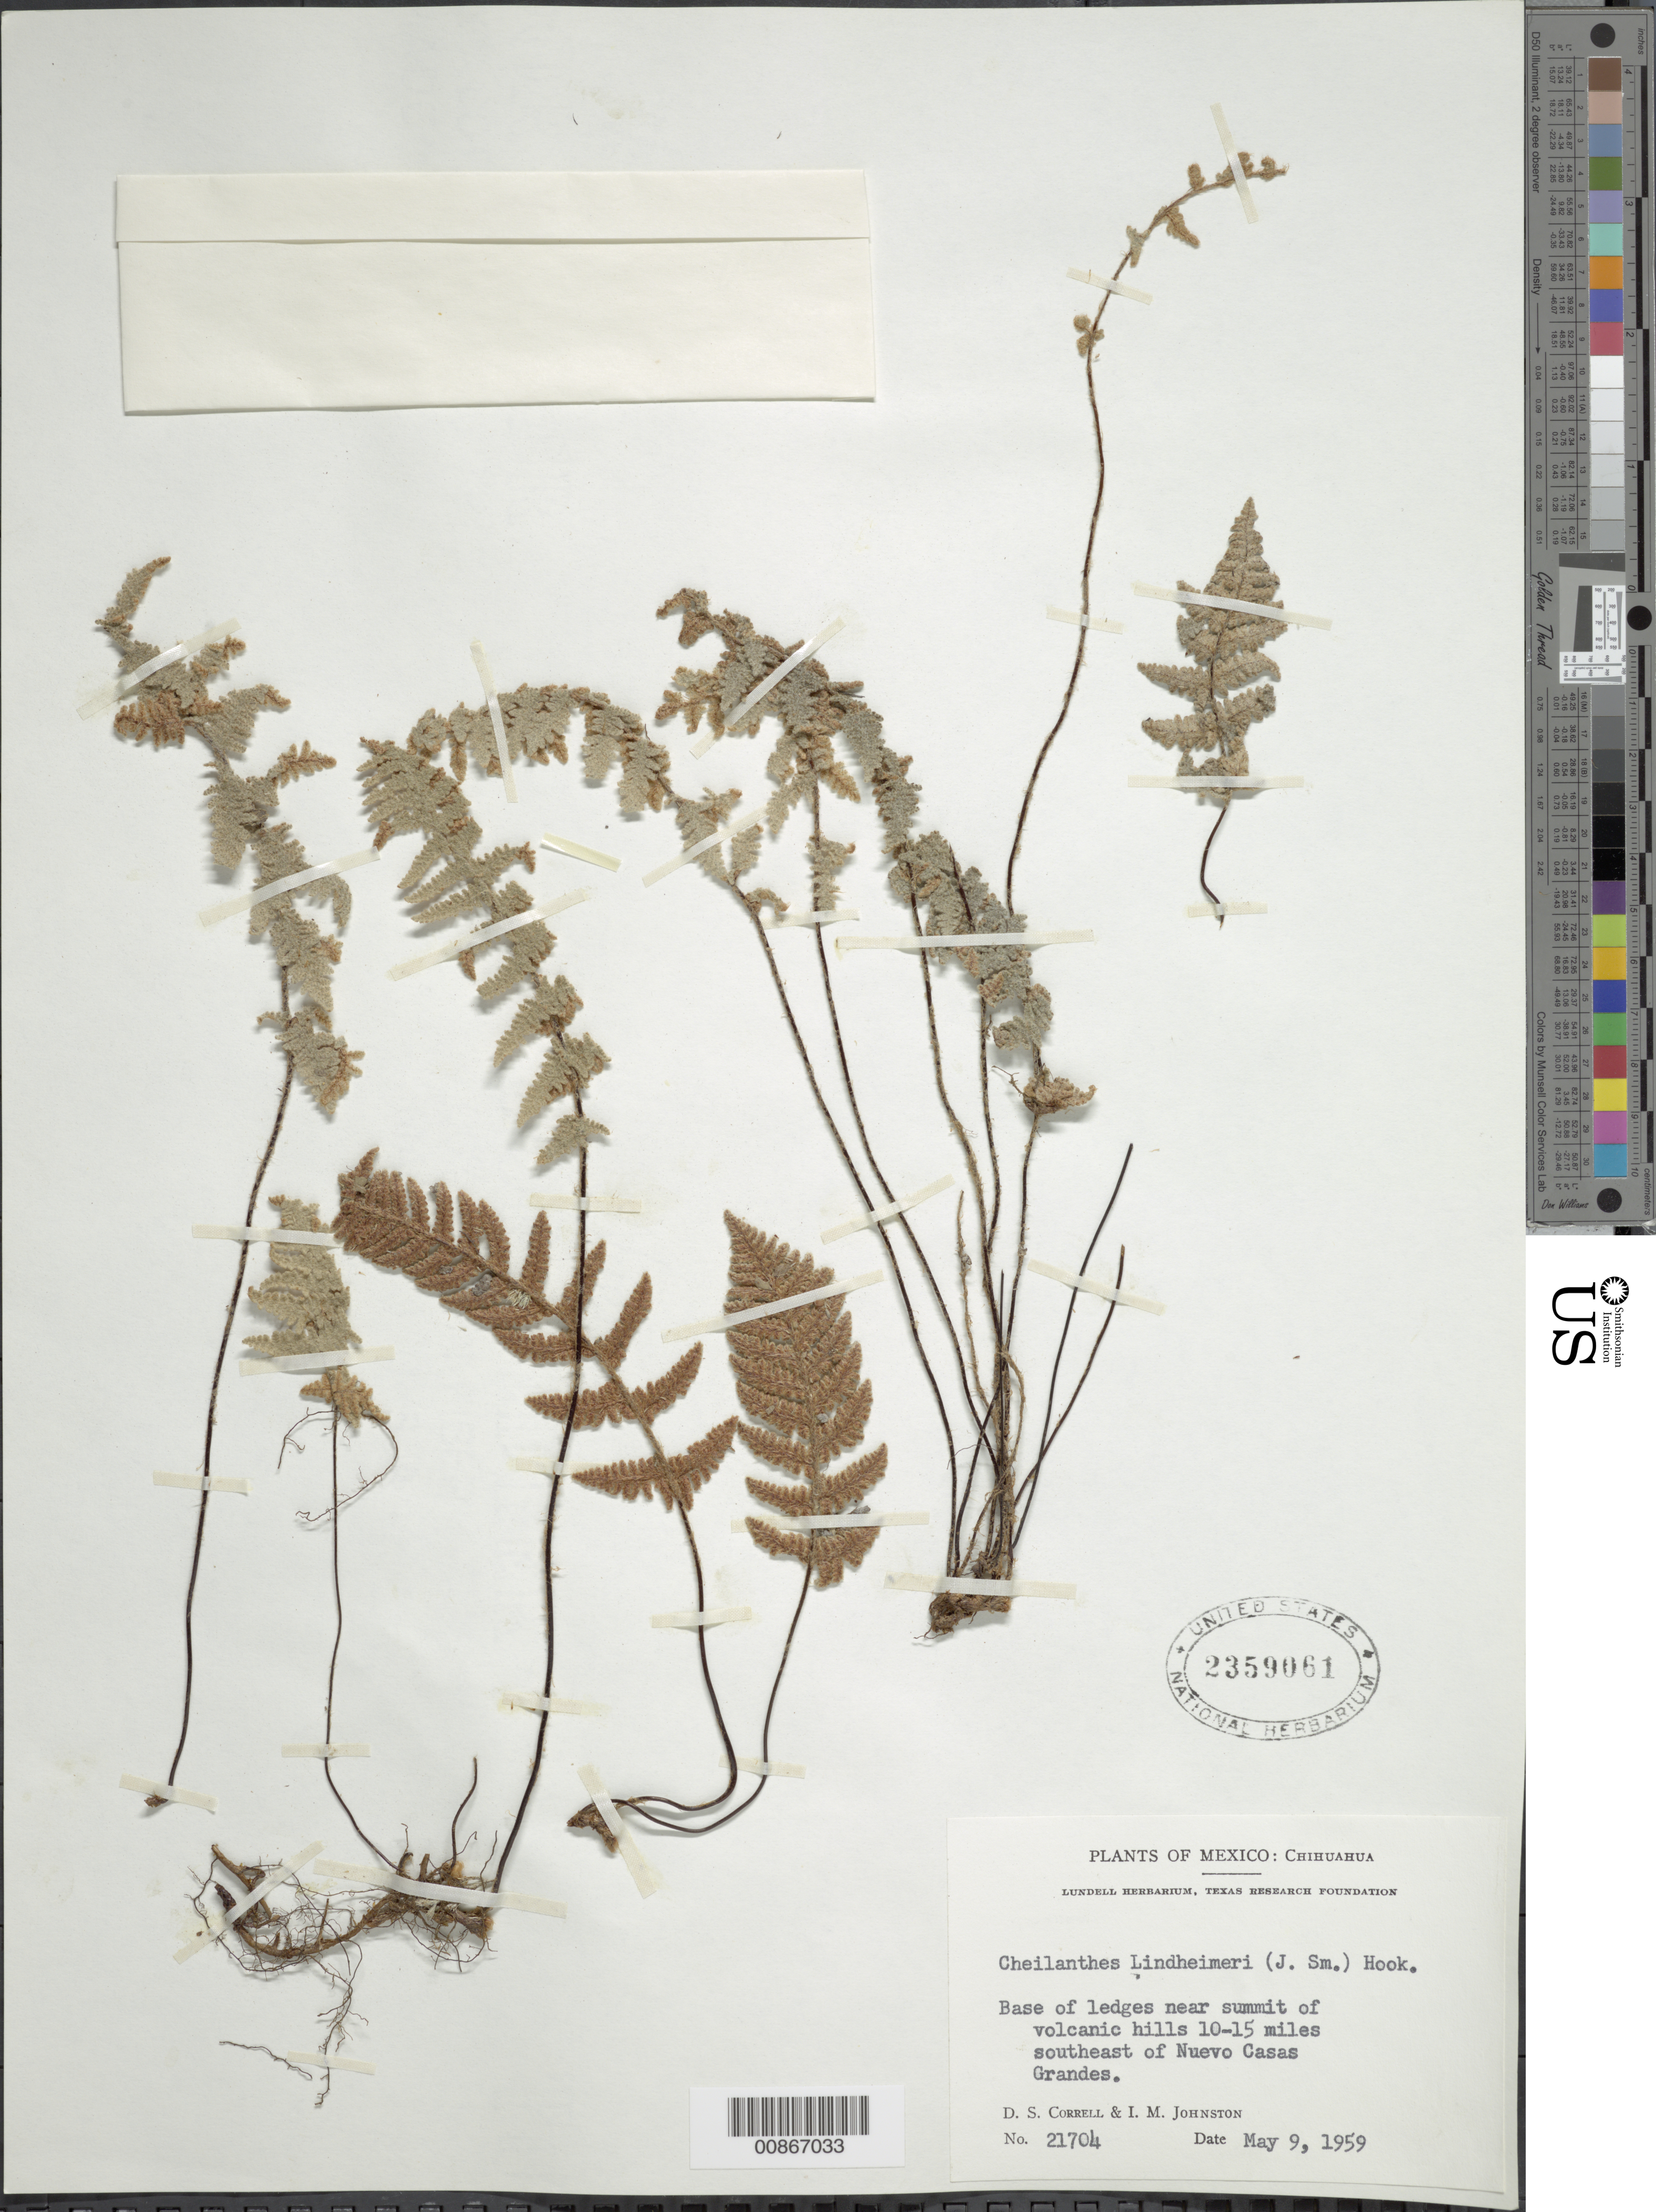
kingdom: Plantae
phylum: Tracheophyta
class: Polypodiopsida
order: Polypodiales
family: Pteridaceae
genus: Myriopteris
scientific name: Myriopteris lindheimeri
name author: (Hook.) J. Sm.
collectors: D. S. Correll & I.M. Johnston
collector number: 21704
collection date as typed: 09 May 1959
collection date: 1959-05-09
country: Mexico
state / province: Chihuahua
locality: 10-15 miles southeast of Nuevo Casas Grandes.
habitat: Base of ledges near summit of volcanic hills.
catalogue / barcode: US 2359061